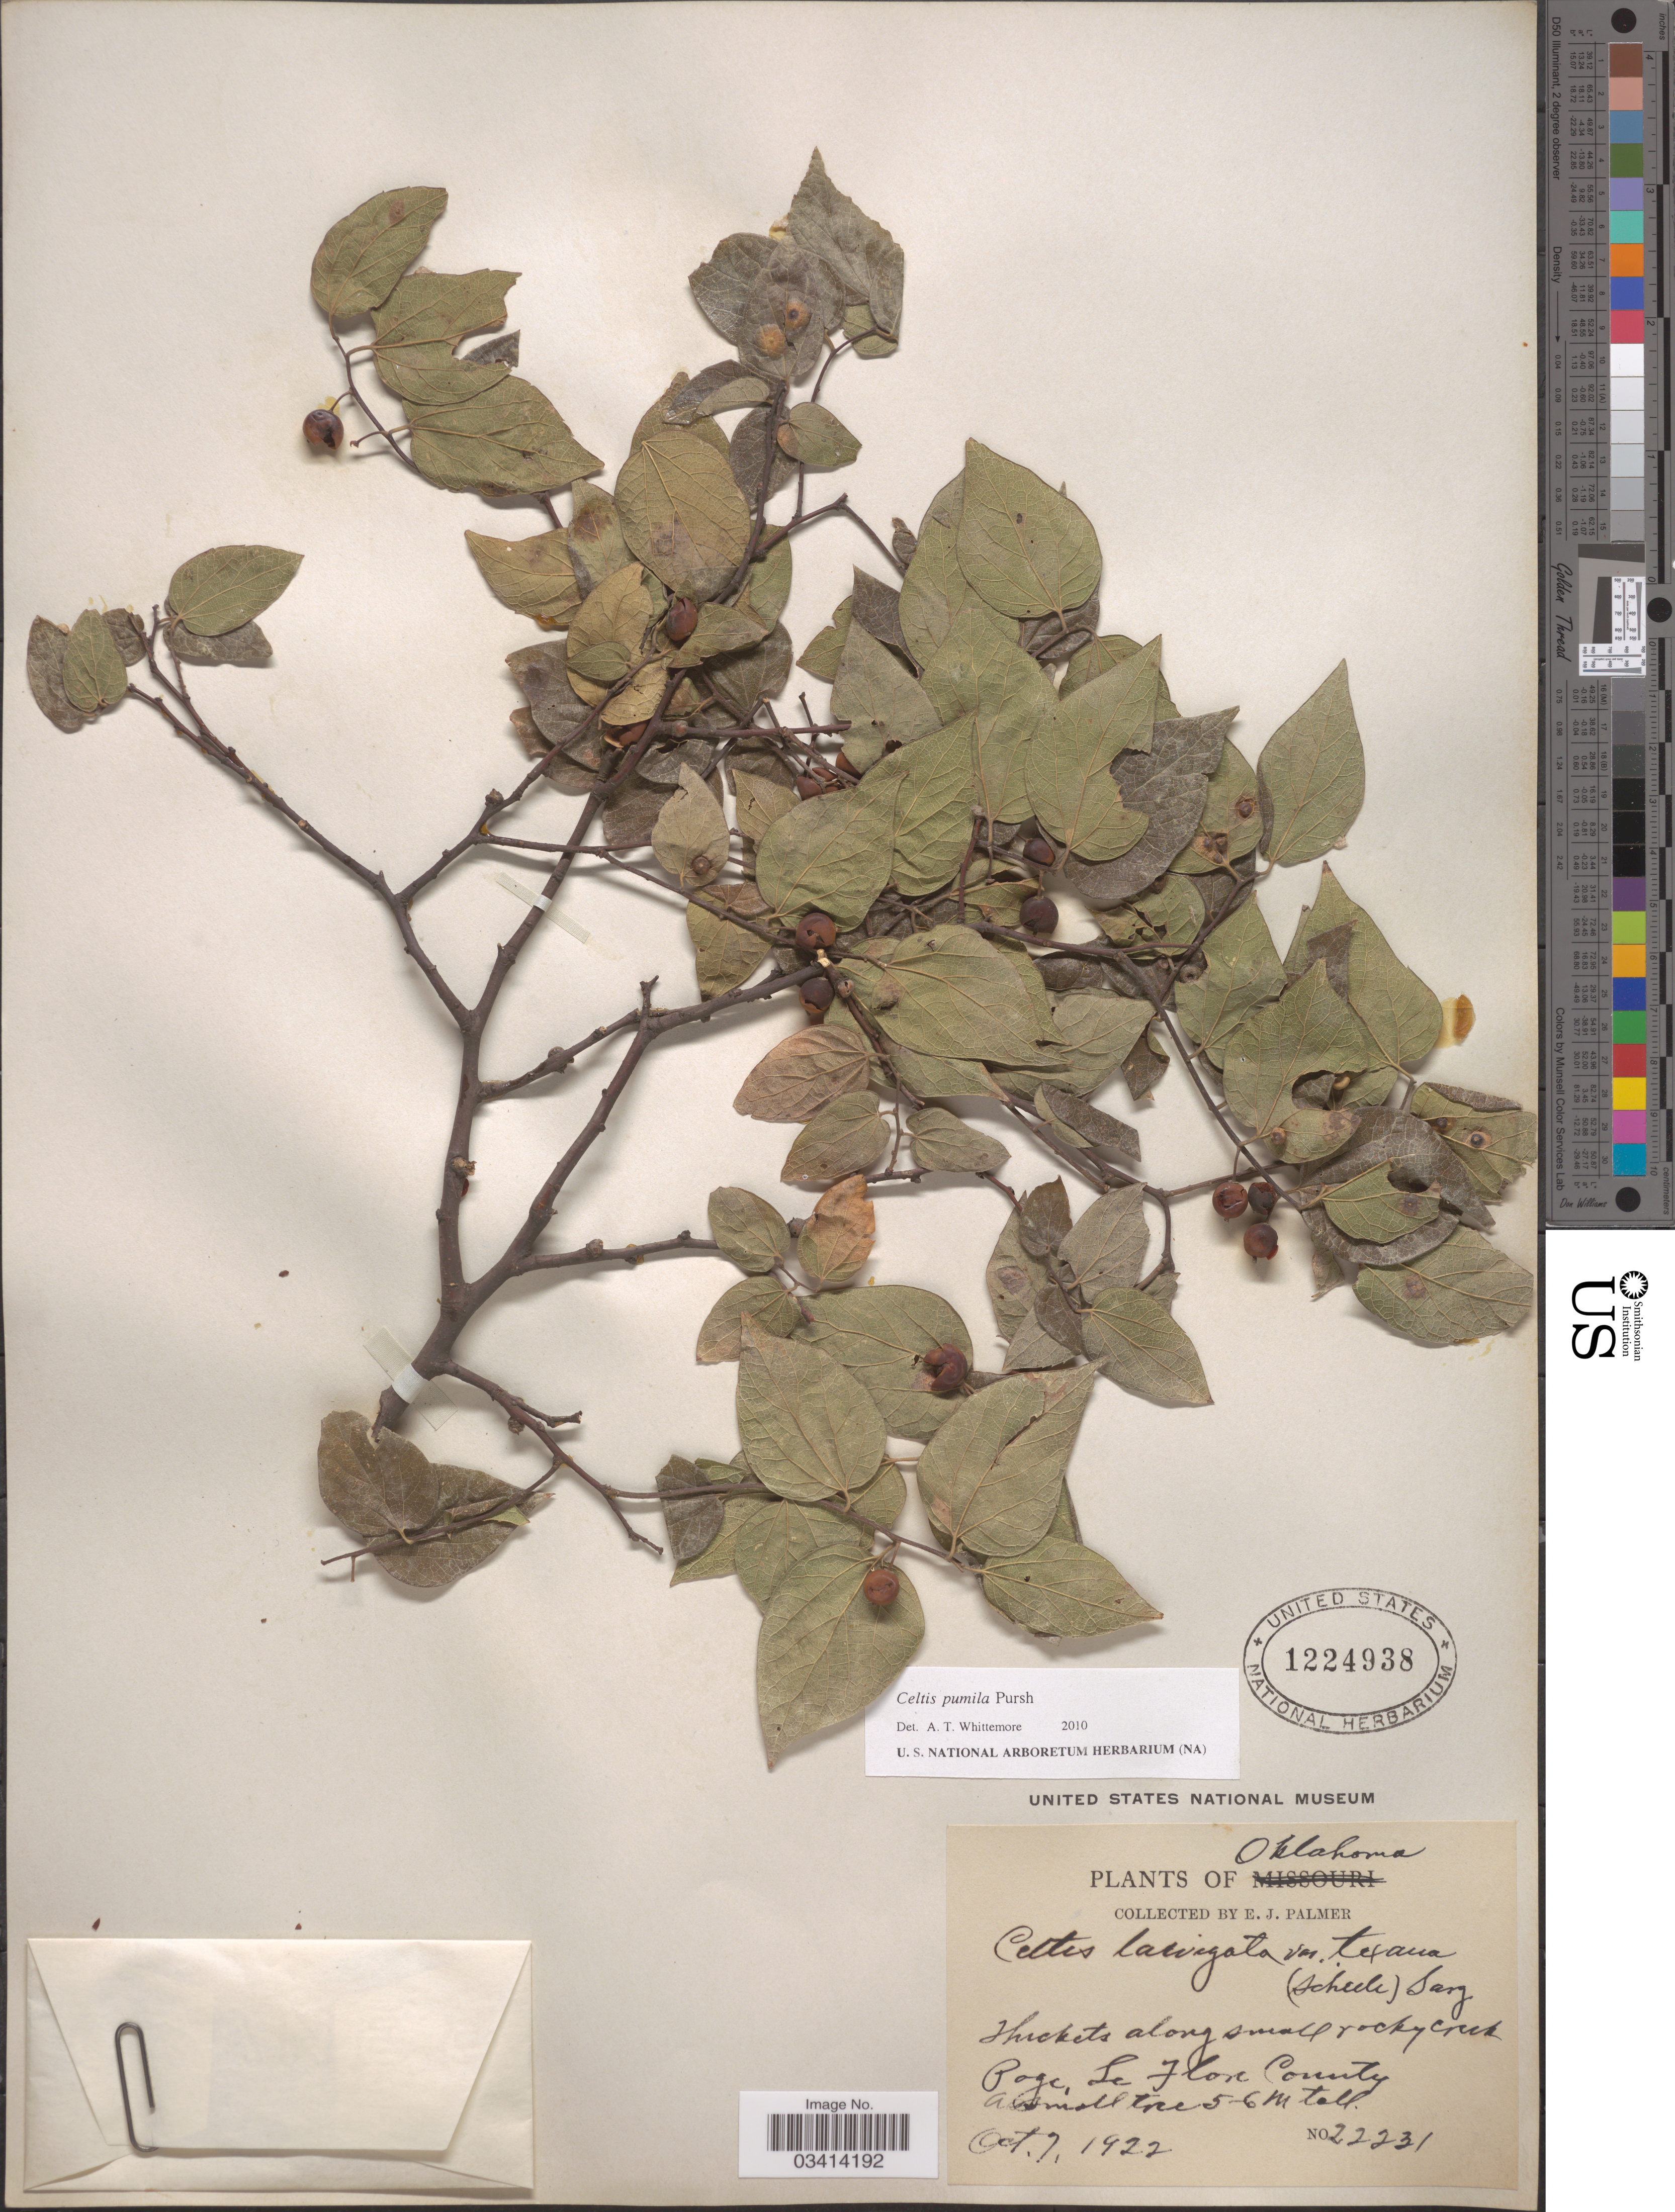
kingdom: Plantae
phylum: Tracheophyta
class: Magnoliopsida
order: Rosales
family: Cannabaceae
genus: Celtis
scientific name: Celtis pumila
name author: Pursh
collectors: E. J. Palmer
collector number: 22231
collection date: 1922-10-07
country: United States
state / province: Oklahoma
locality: Page, Le Flore County.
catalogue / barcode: US 1224938